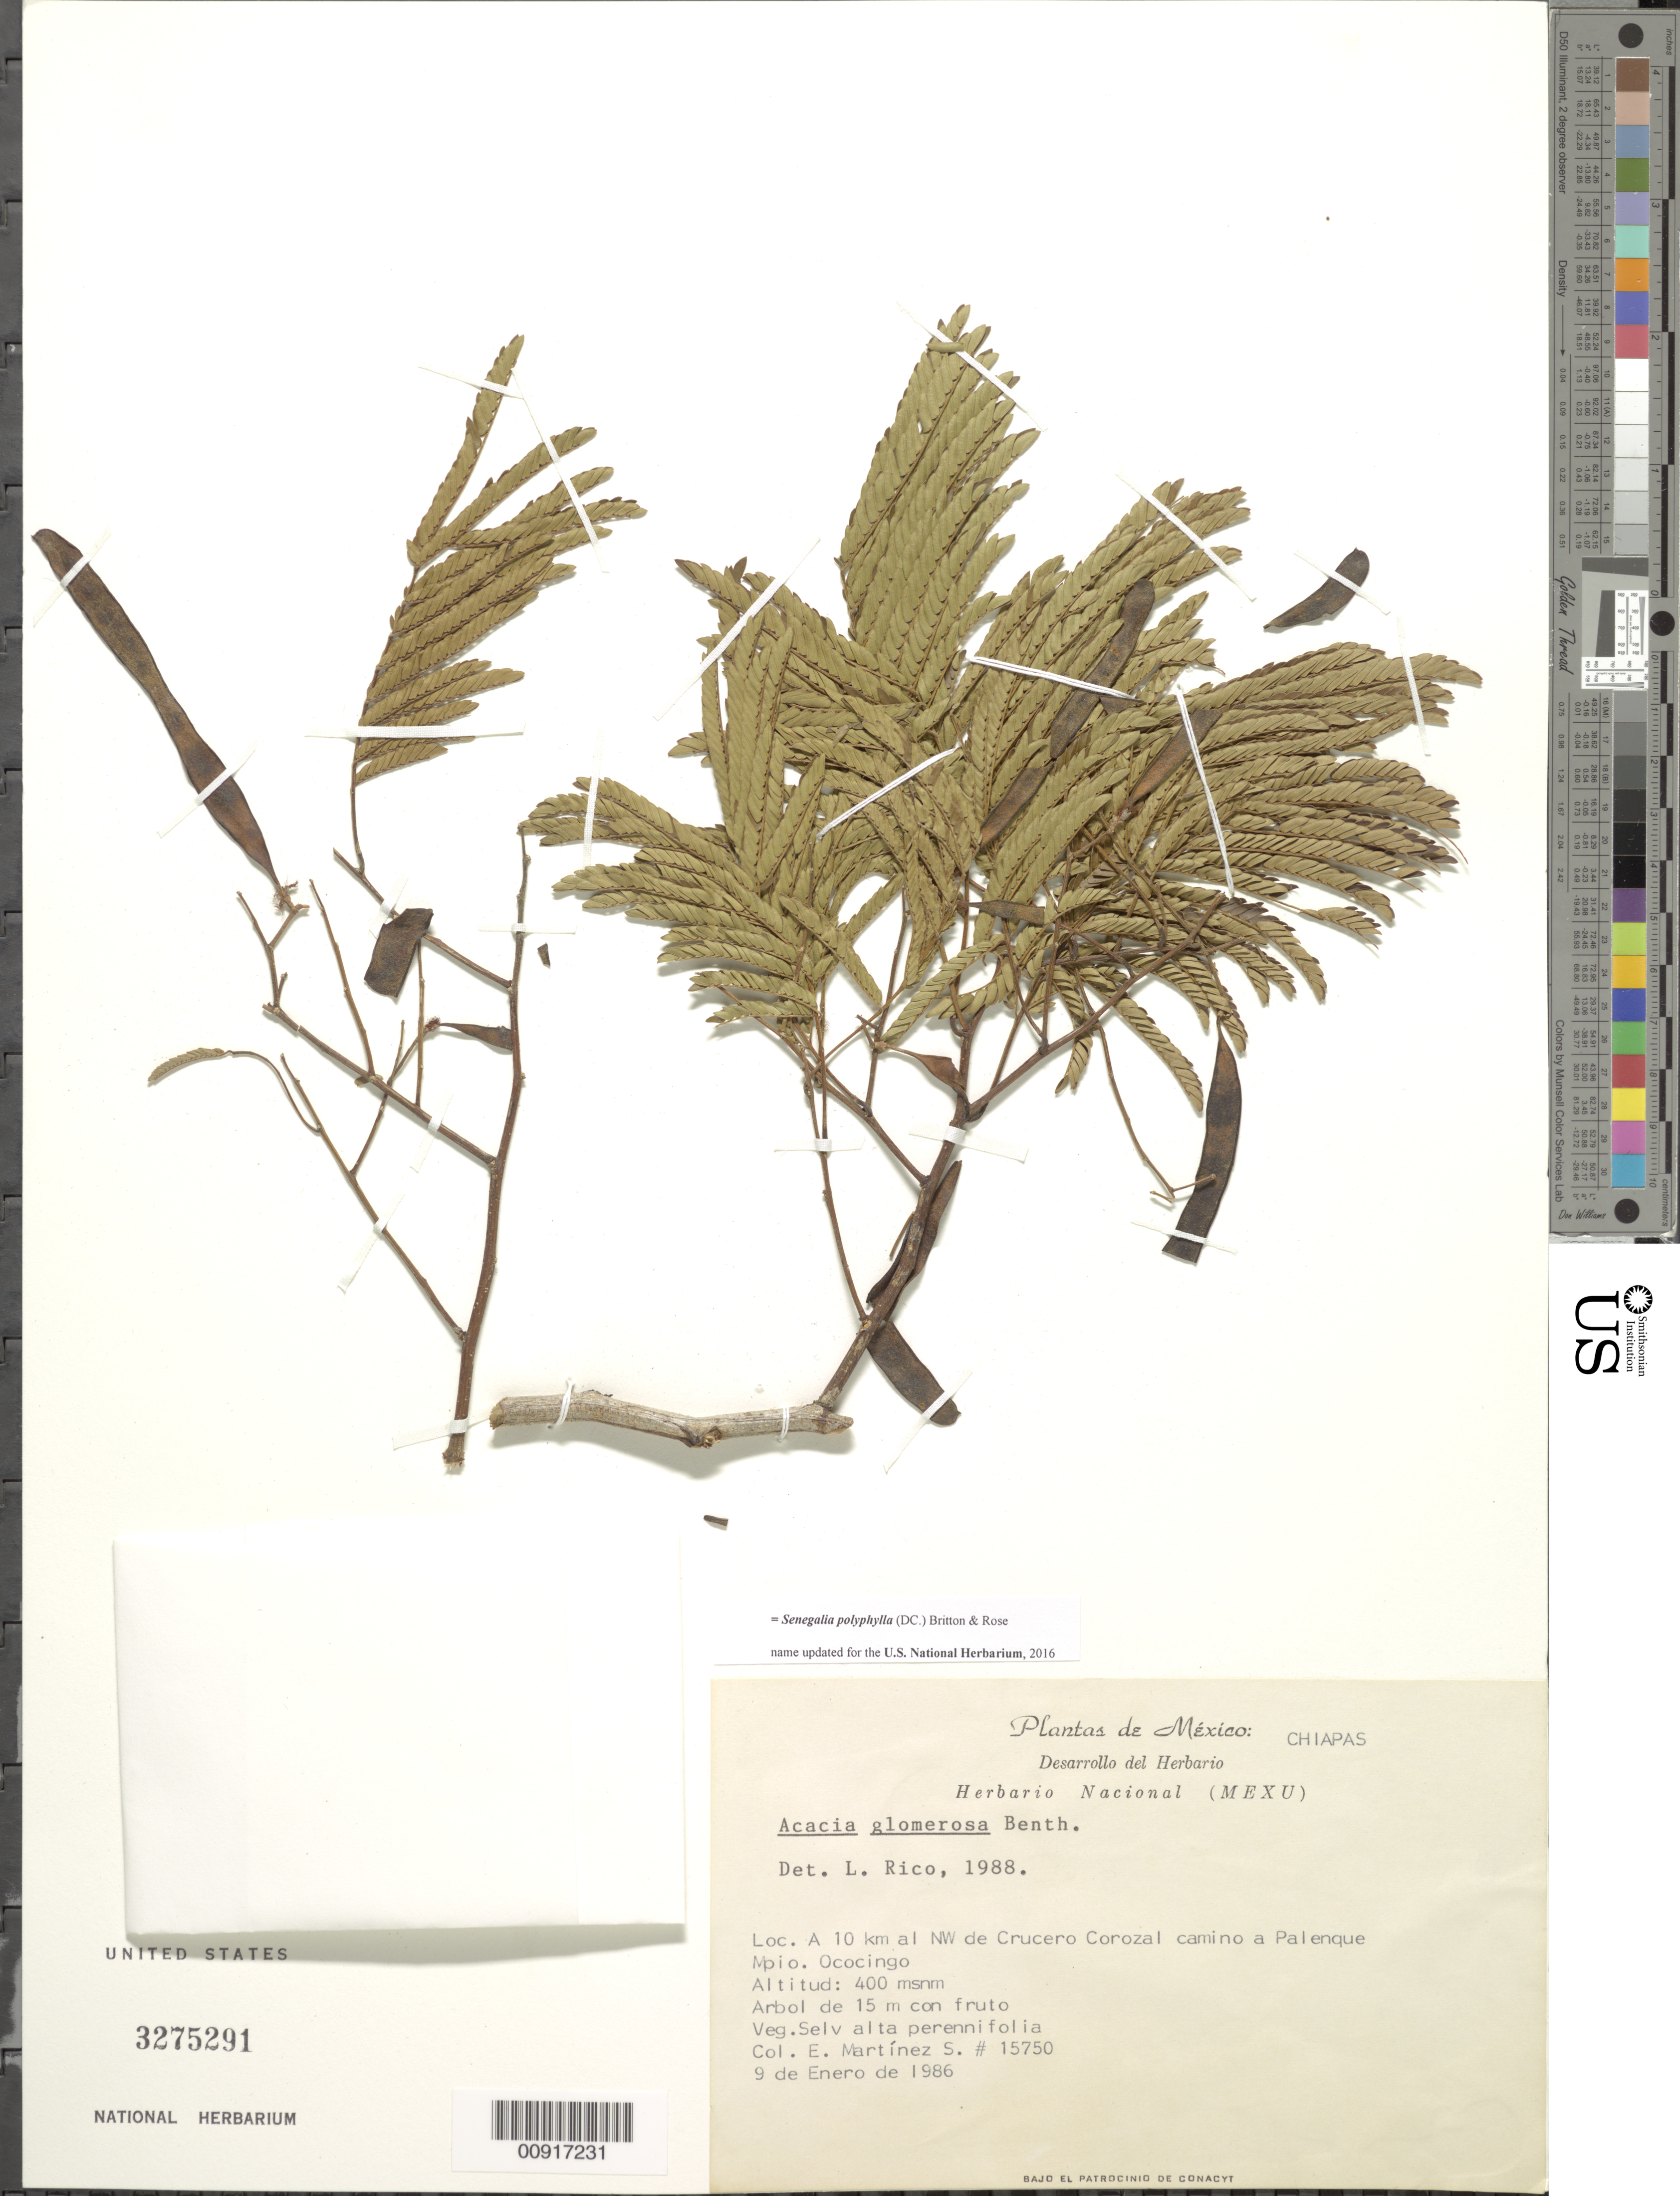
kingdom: Plantae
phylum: Tracheophyta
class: Magnoliopsida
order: Fabales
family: Fabaceae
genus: Senegalia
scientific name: Senegalia polyphylla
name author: (DC.) Britton & Rose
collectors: E. M. Martínez S.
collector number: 15750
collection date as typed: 09 Jan 1986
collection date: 1986-01-09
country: Mexico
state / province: Chiapas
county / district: Ocosingo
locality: A 10 km al NW de Crucero Corozal camino a Palenque. Mpio Ocosingo, Chiapas.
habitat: Selva alta perennifolia.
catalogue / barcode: US 3275291